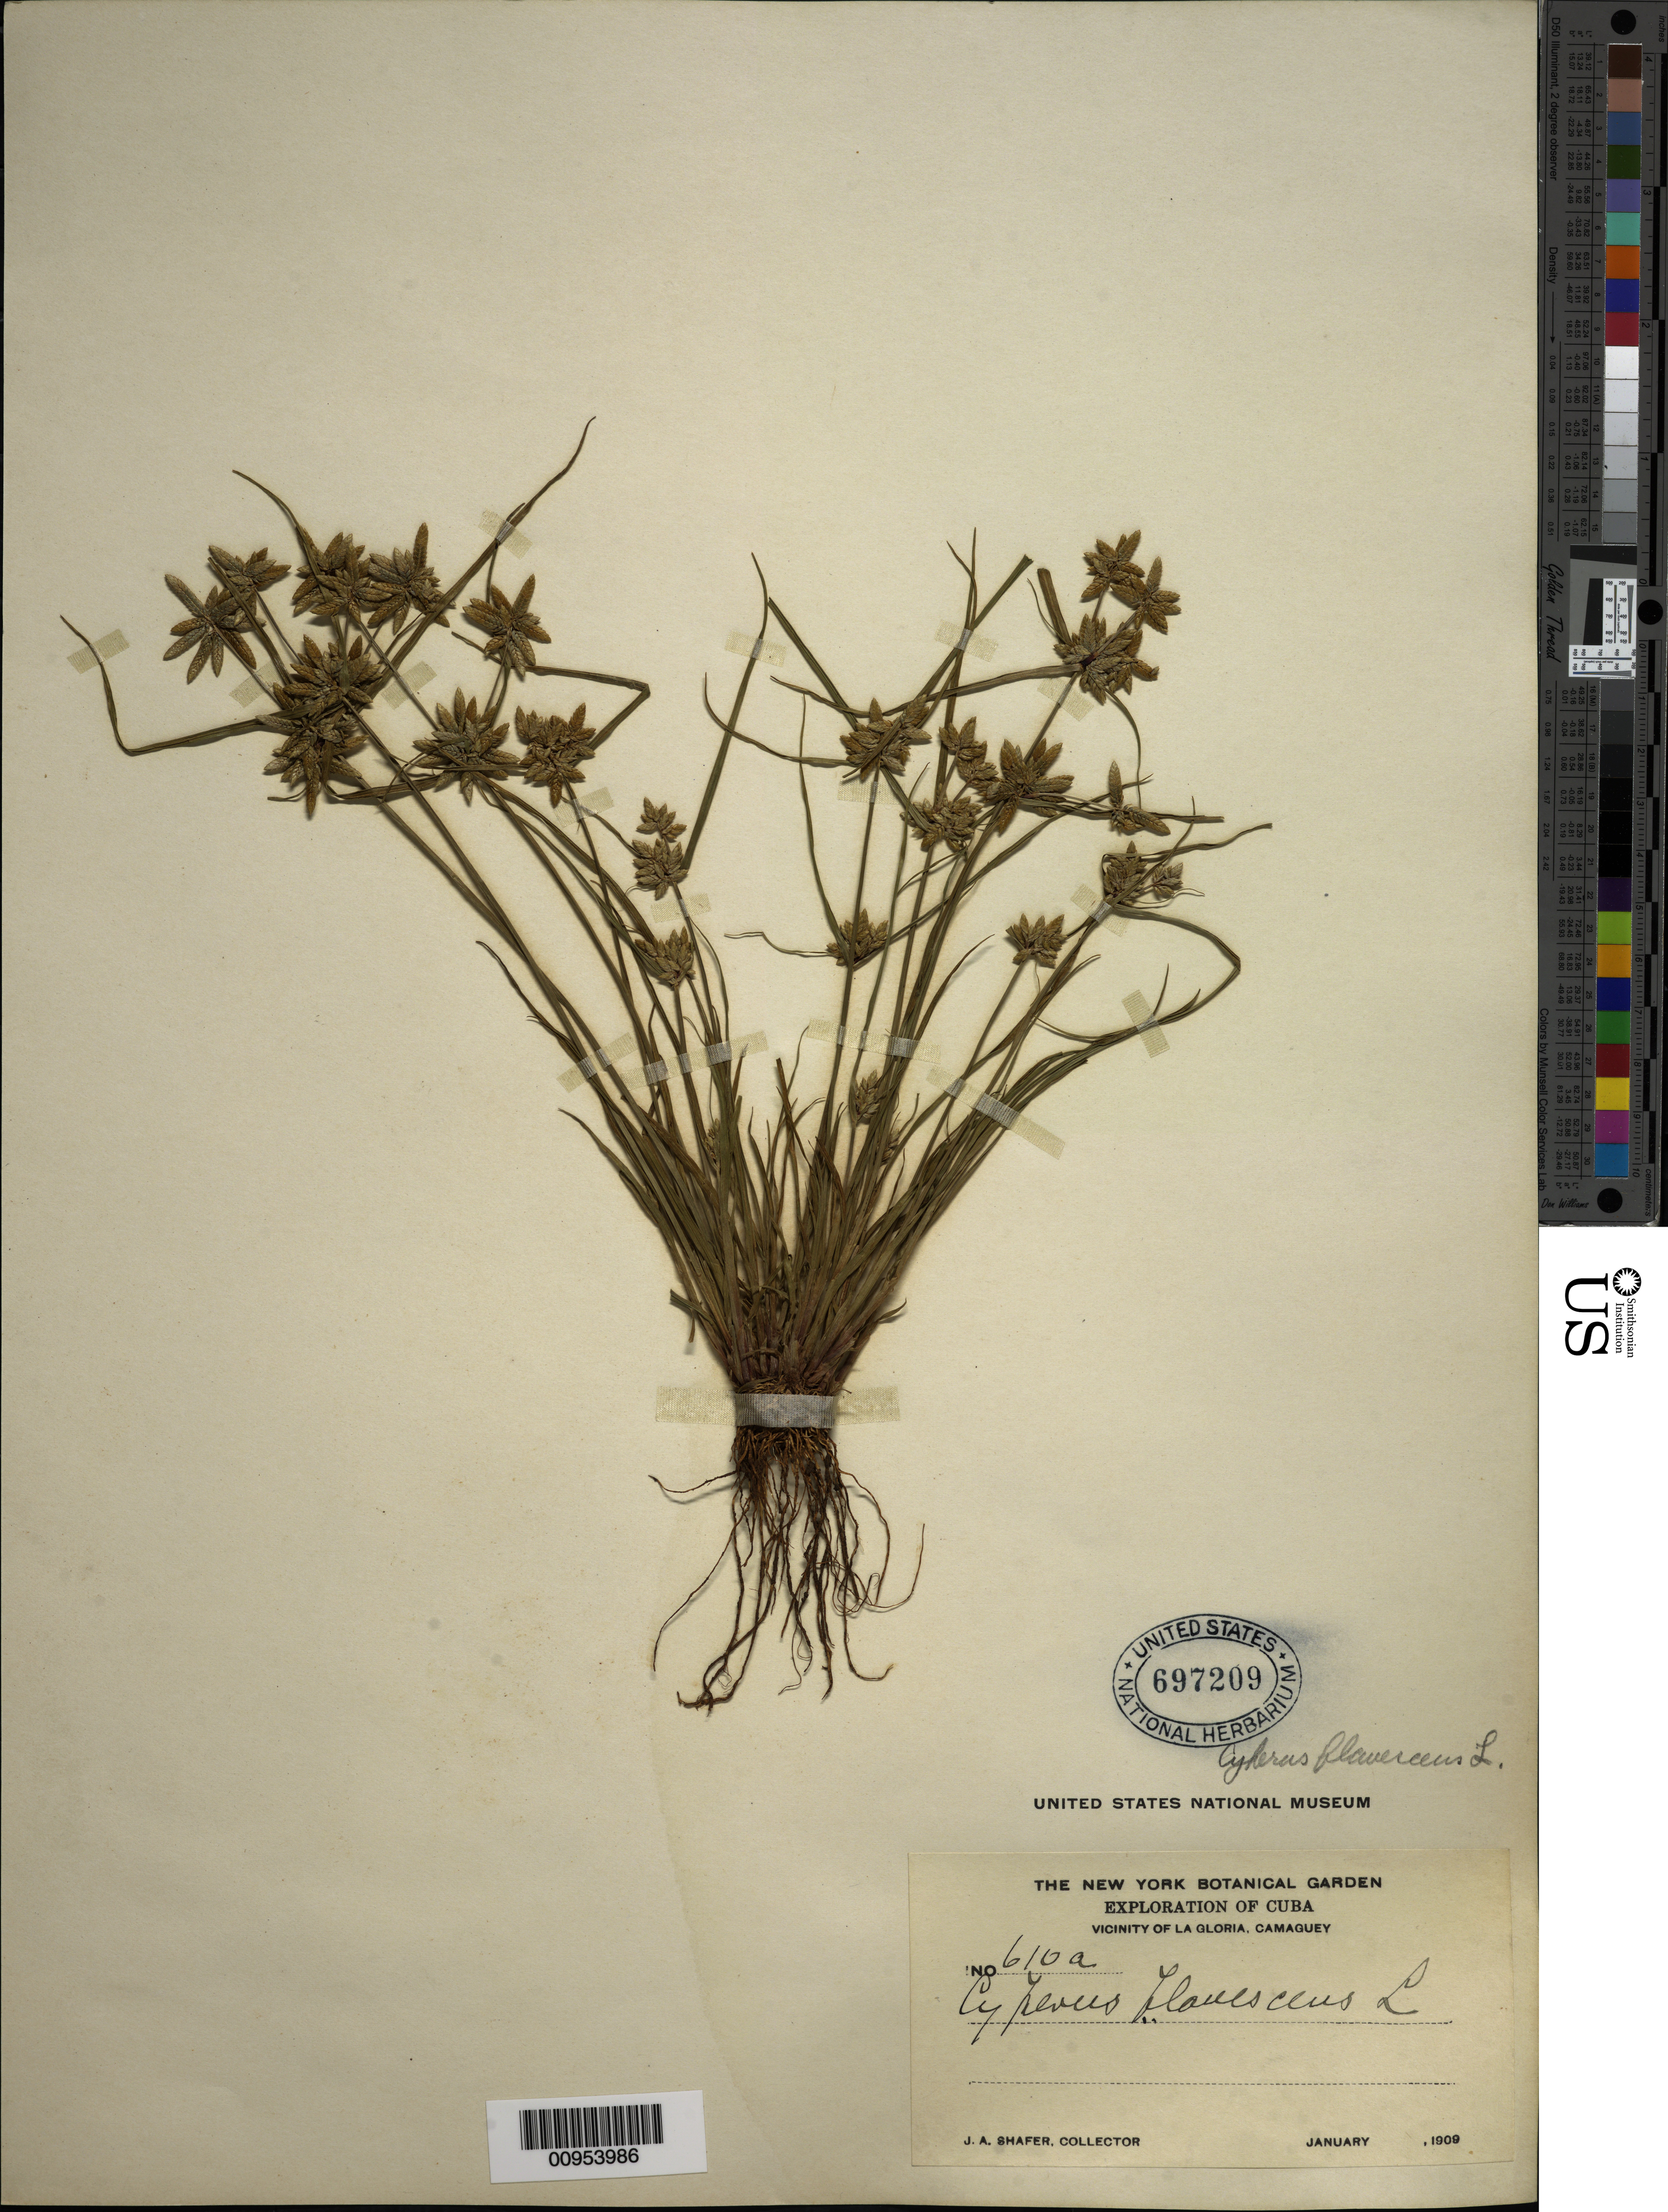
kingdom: Plantae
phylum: Tracheophyta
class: Liliopsida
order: Poales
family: Cyperaceae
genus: Cyperus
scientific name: Cyperus flavescens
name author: L.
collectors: J. A. Shafer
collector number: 610A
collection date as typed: Jan 1909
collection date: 1909-01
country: Cuba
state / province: Camagüey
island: Cuba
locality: Vicinity of La Gloria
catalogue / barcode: US 697209